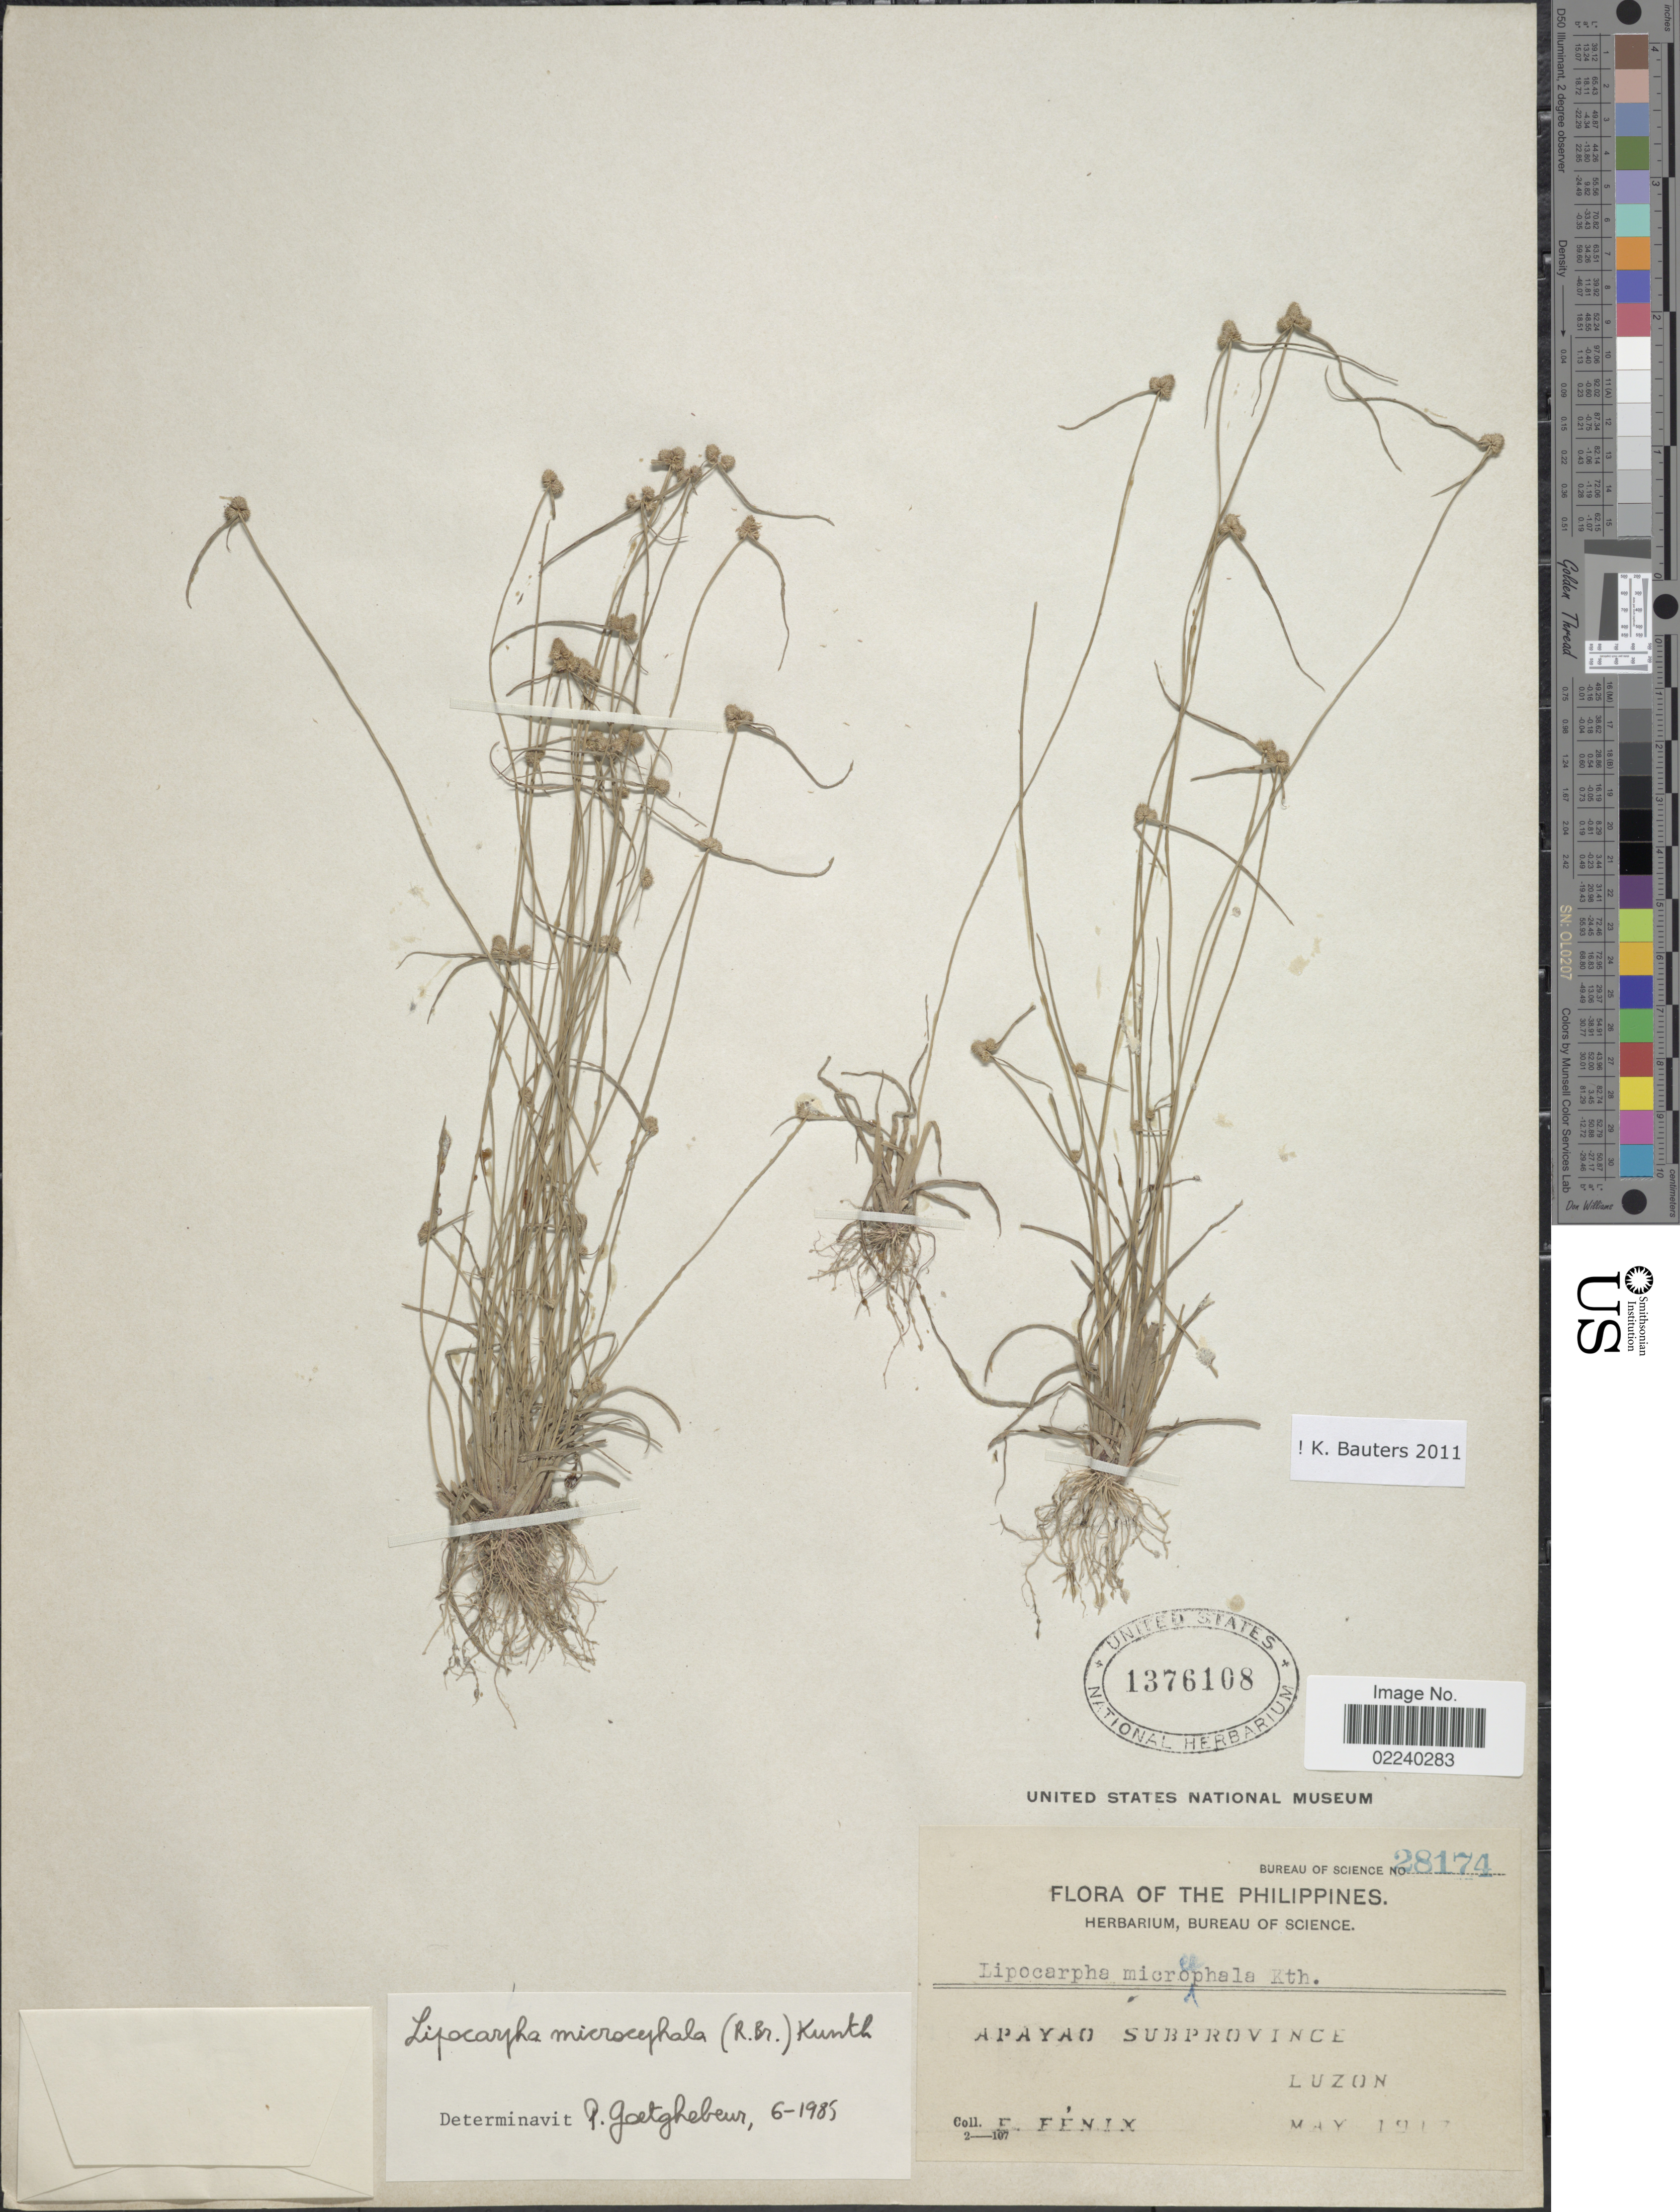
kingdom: Plantae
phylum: Tracheophyta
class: Liliopsida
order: Poales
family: Cyperaceae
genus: Cyperus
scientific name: Cyperus leptocarpus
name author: (F. Muell.) Bauters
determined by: Strong, M. T., (US), Smithsonian Institution - National Museum of Natural History (UNITED STATES)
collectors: E. Fenix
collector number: Bureau Of Science 28174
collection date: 1917-05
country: Philippines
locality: Apayao Subprovince, Luzon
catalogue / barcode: US 1376108